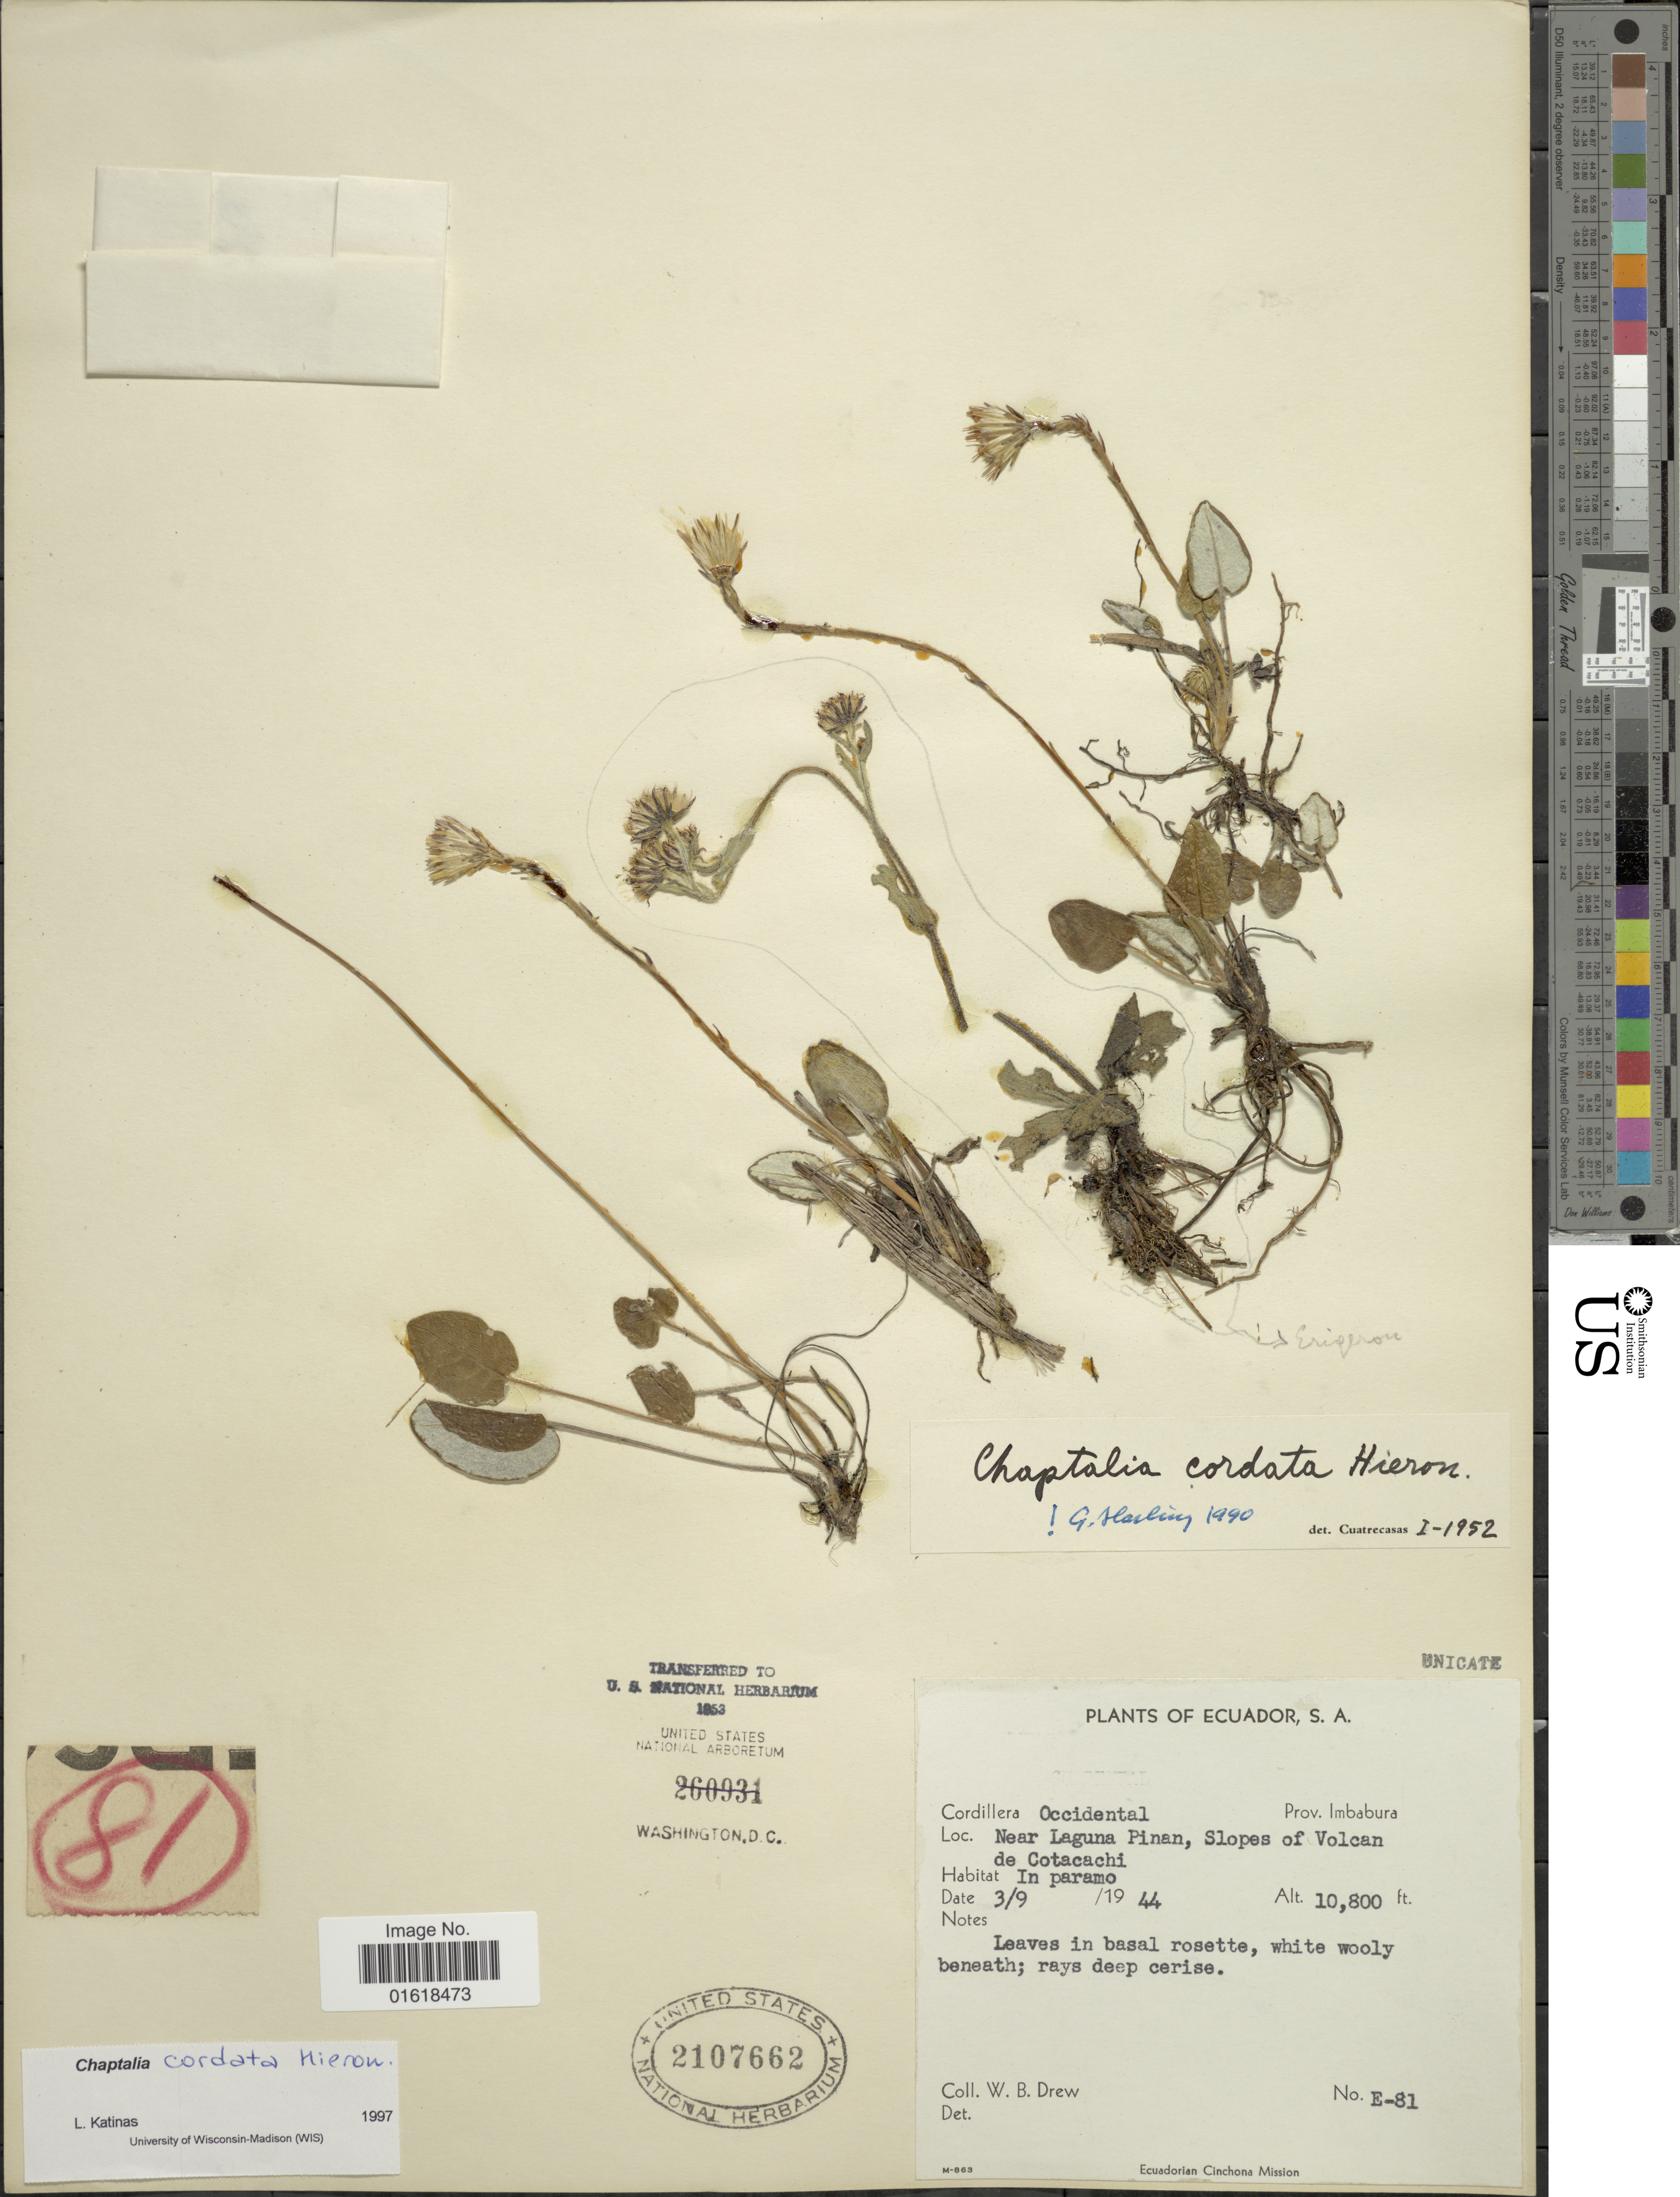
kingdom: Plantae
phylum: Tracheophyta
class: Magnoliopsida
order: Asterales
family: Asteraceae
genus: Chaptalia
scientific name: Chaptalia cordata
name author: Hieron.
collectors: W. B. Drew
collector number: E-81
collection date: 1944-09-03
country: Ecuador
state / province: Imbabura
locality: Cordillera Occidental. Near Laguna Pinan, Slopes of Volcan de Cotacachi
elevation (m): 3292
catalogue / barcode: US 2107662